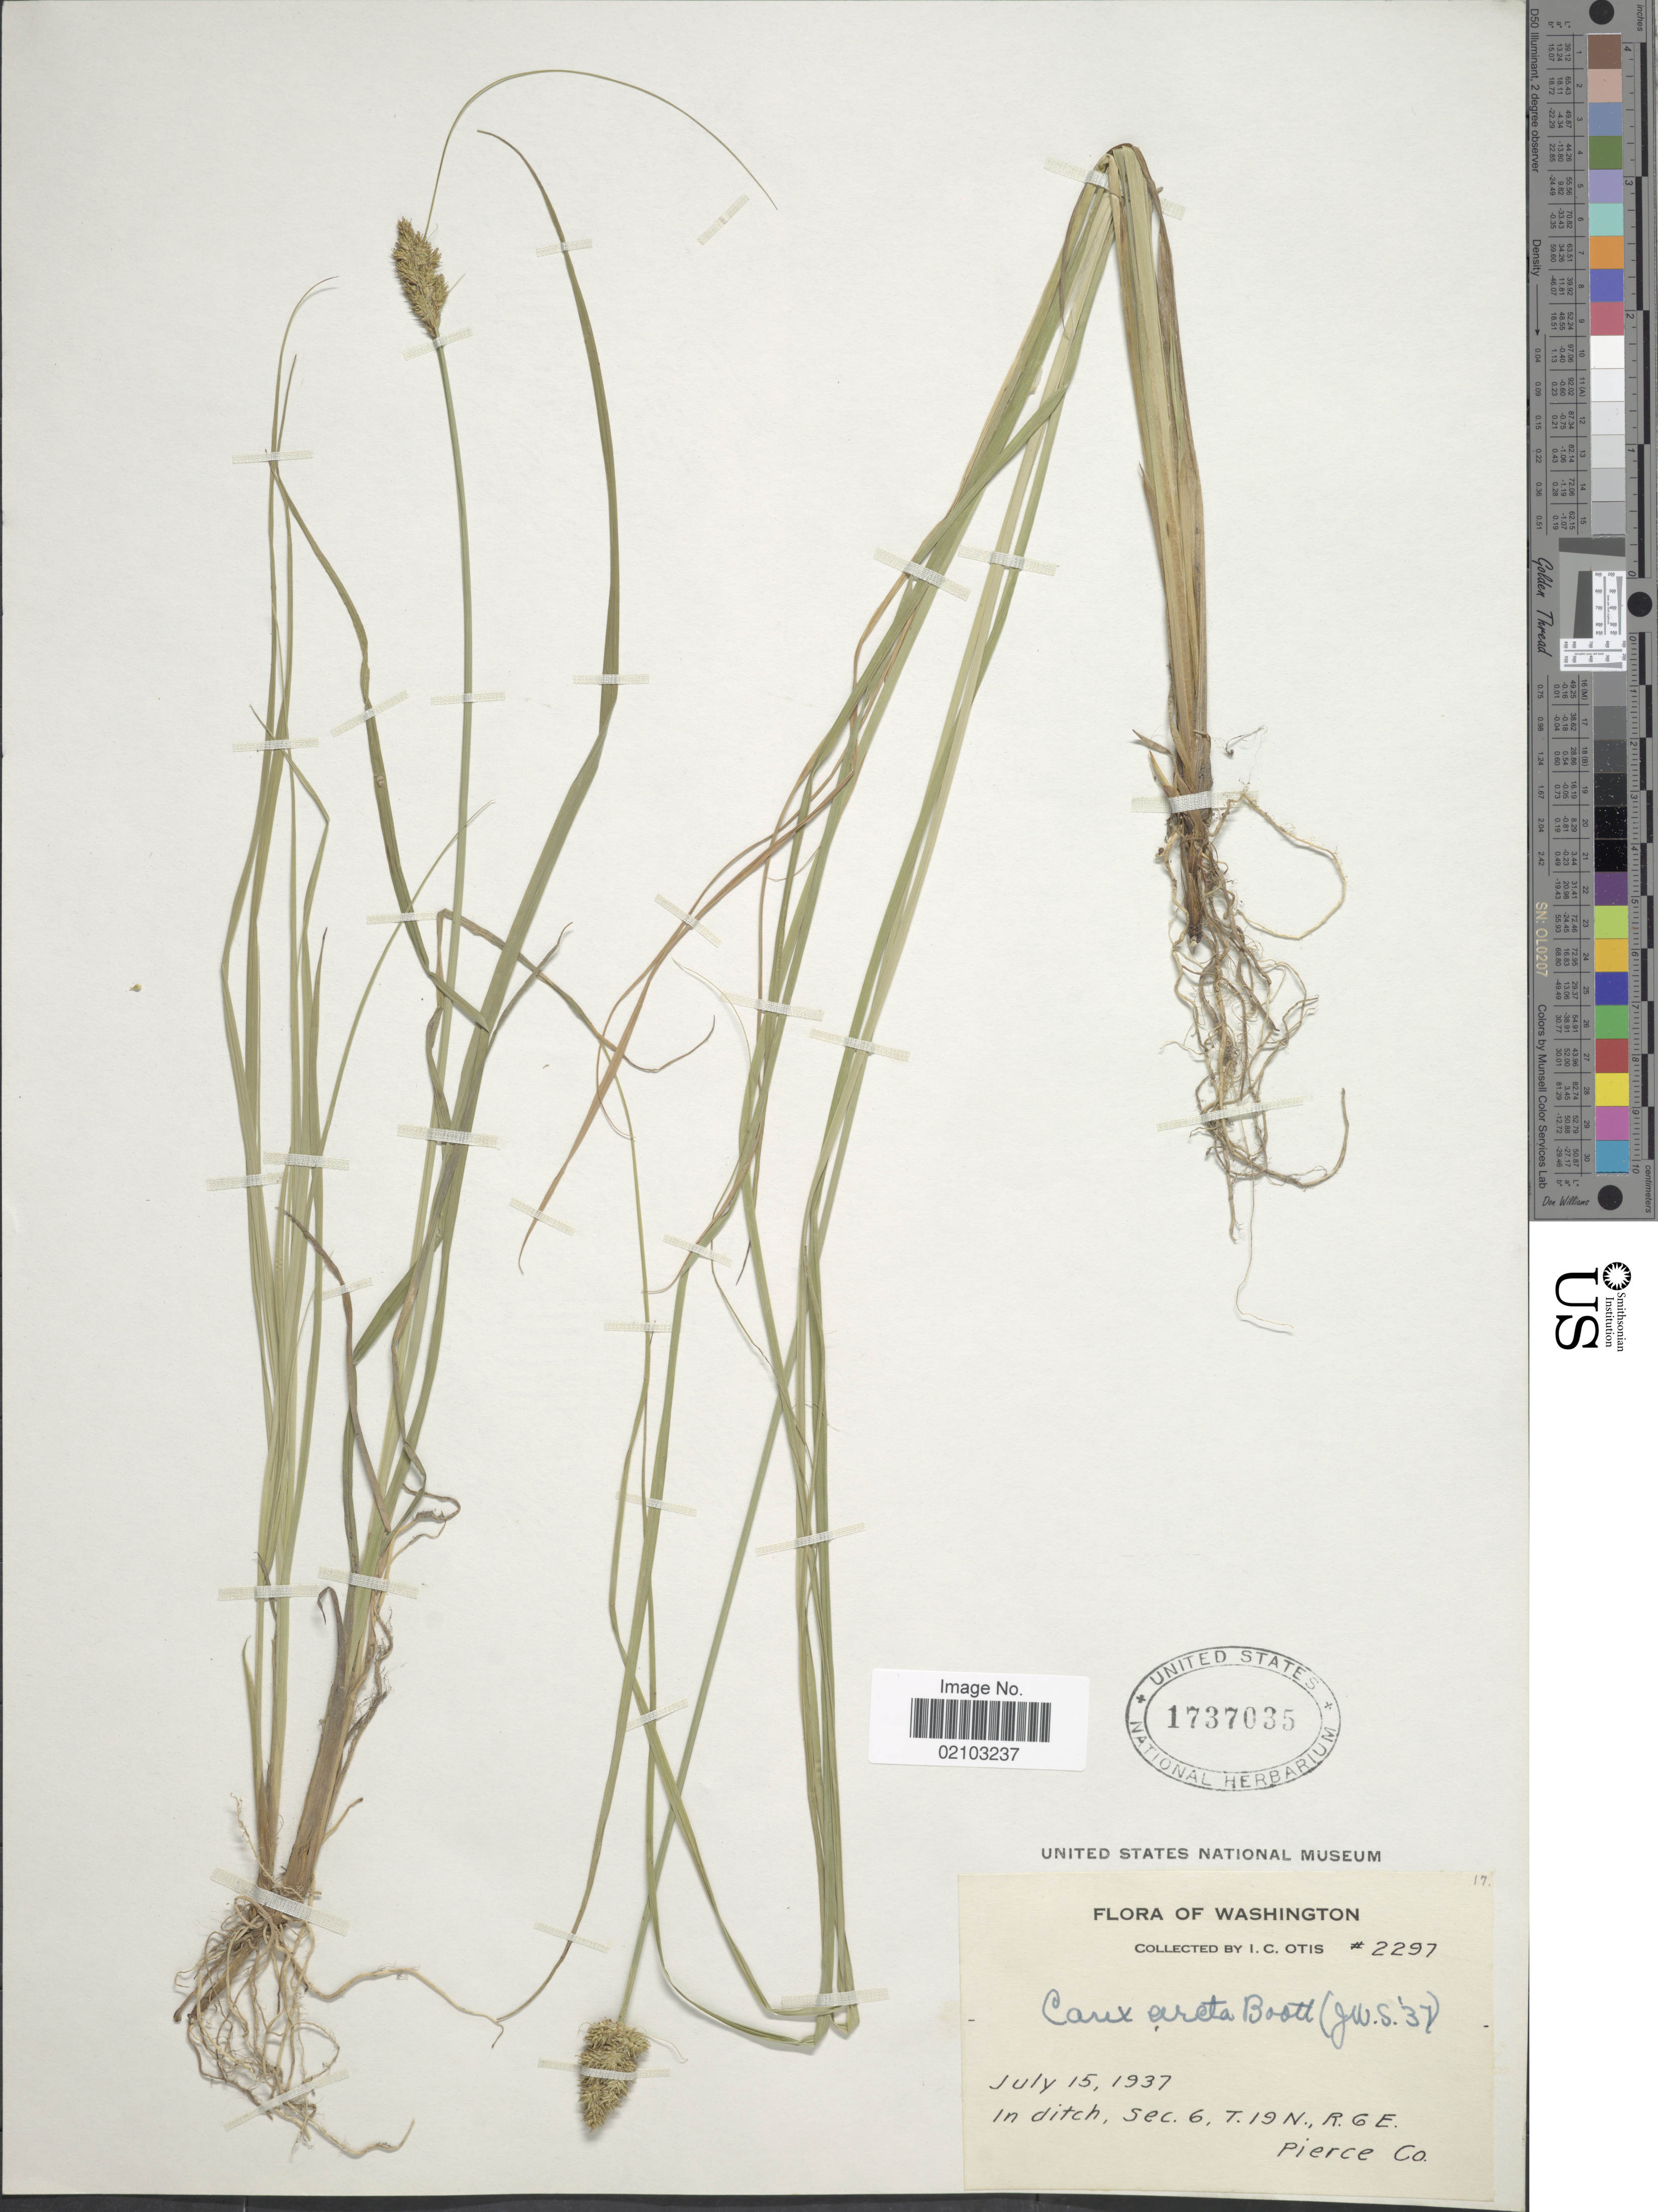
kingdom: Plantae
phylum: Tracheophyta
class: Liliopsida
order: Poales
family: Cyperaceae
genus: Carex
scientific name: Carex arcta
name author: Boott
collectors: I. C. Otis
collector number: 2297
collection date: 1937-07-15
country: United States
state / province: Washington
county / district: Pierce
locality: In ditch, sec. 6, T.19 N, R.G.E. Pierce Co.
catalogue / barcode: US 1737035